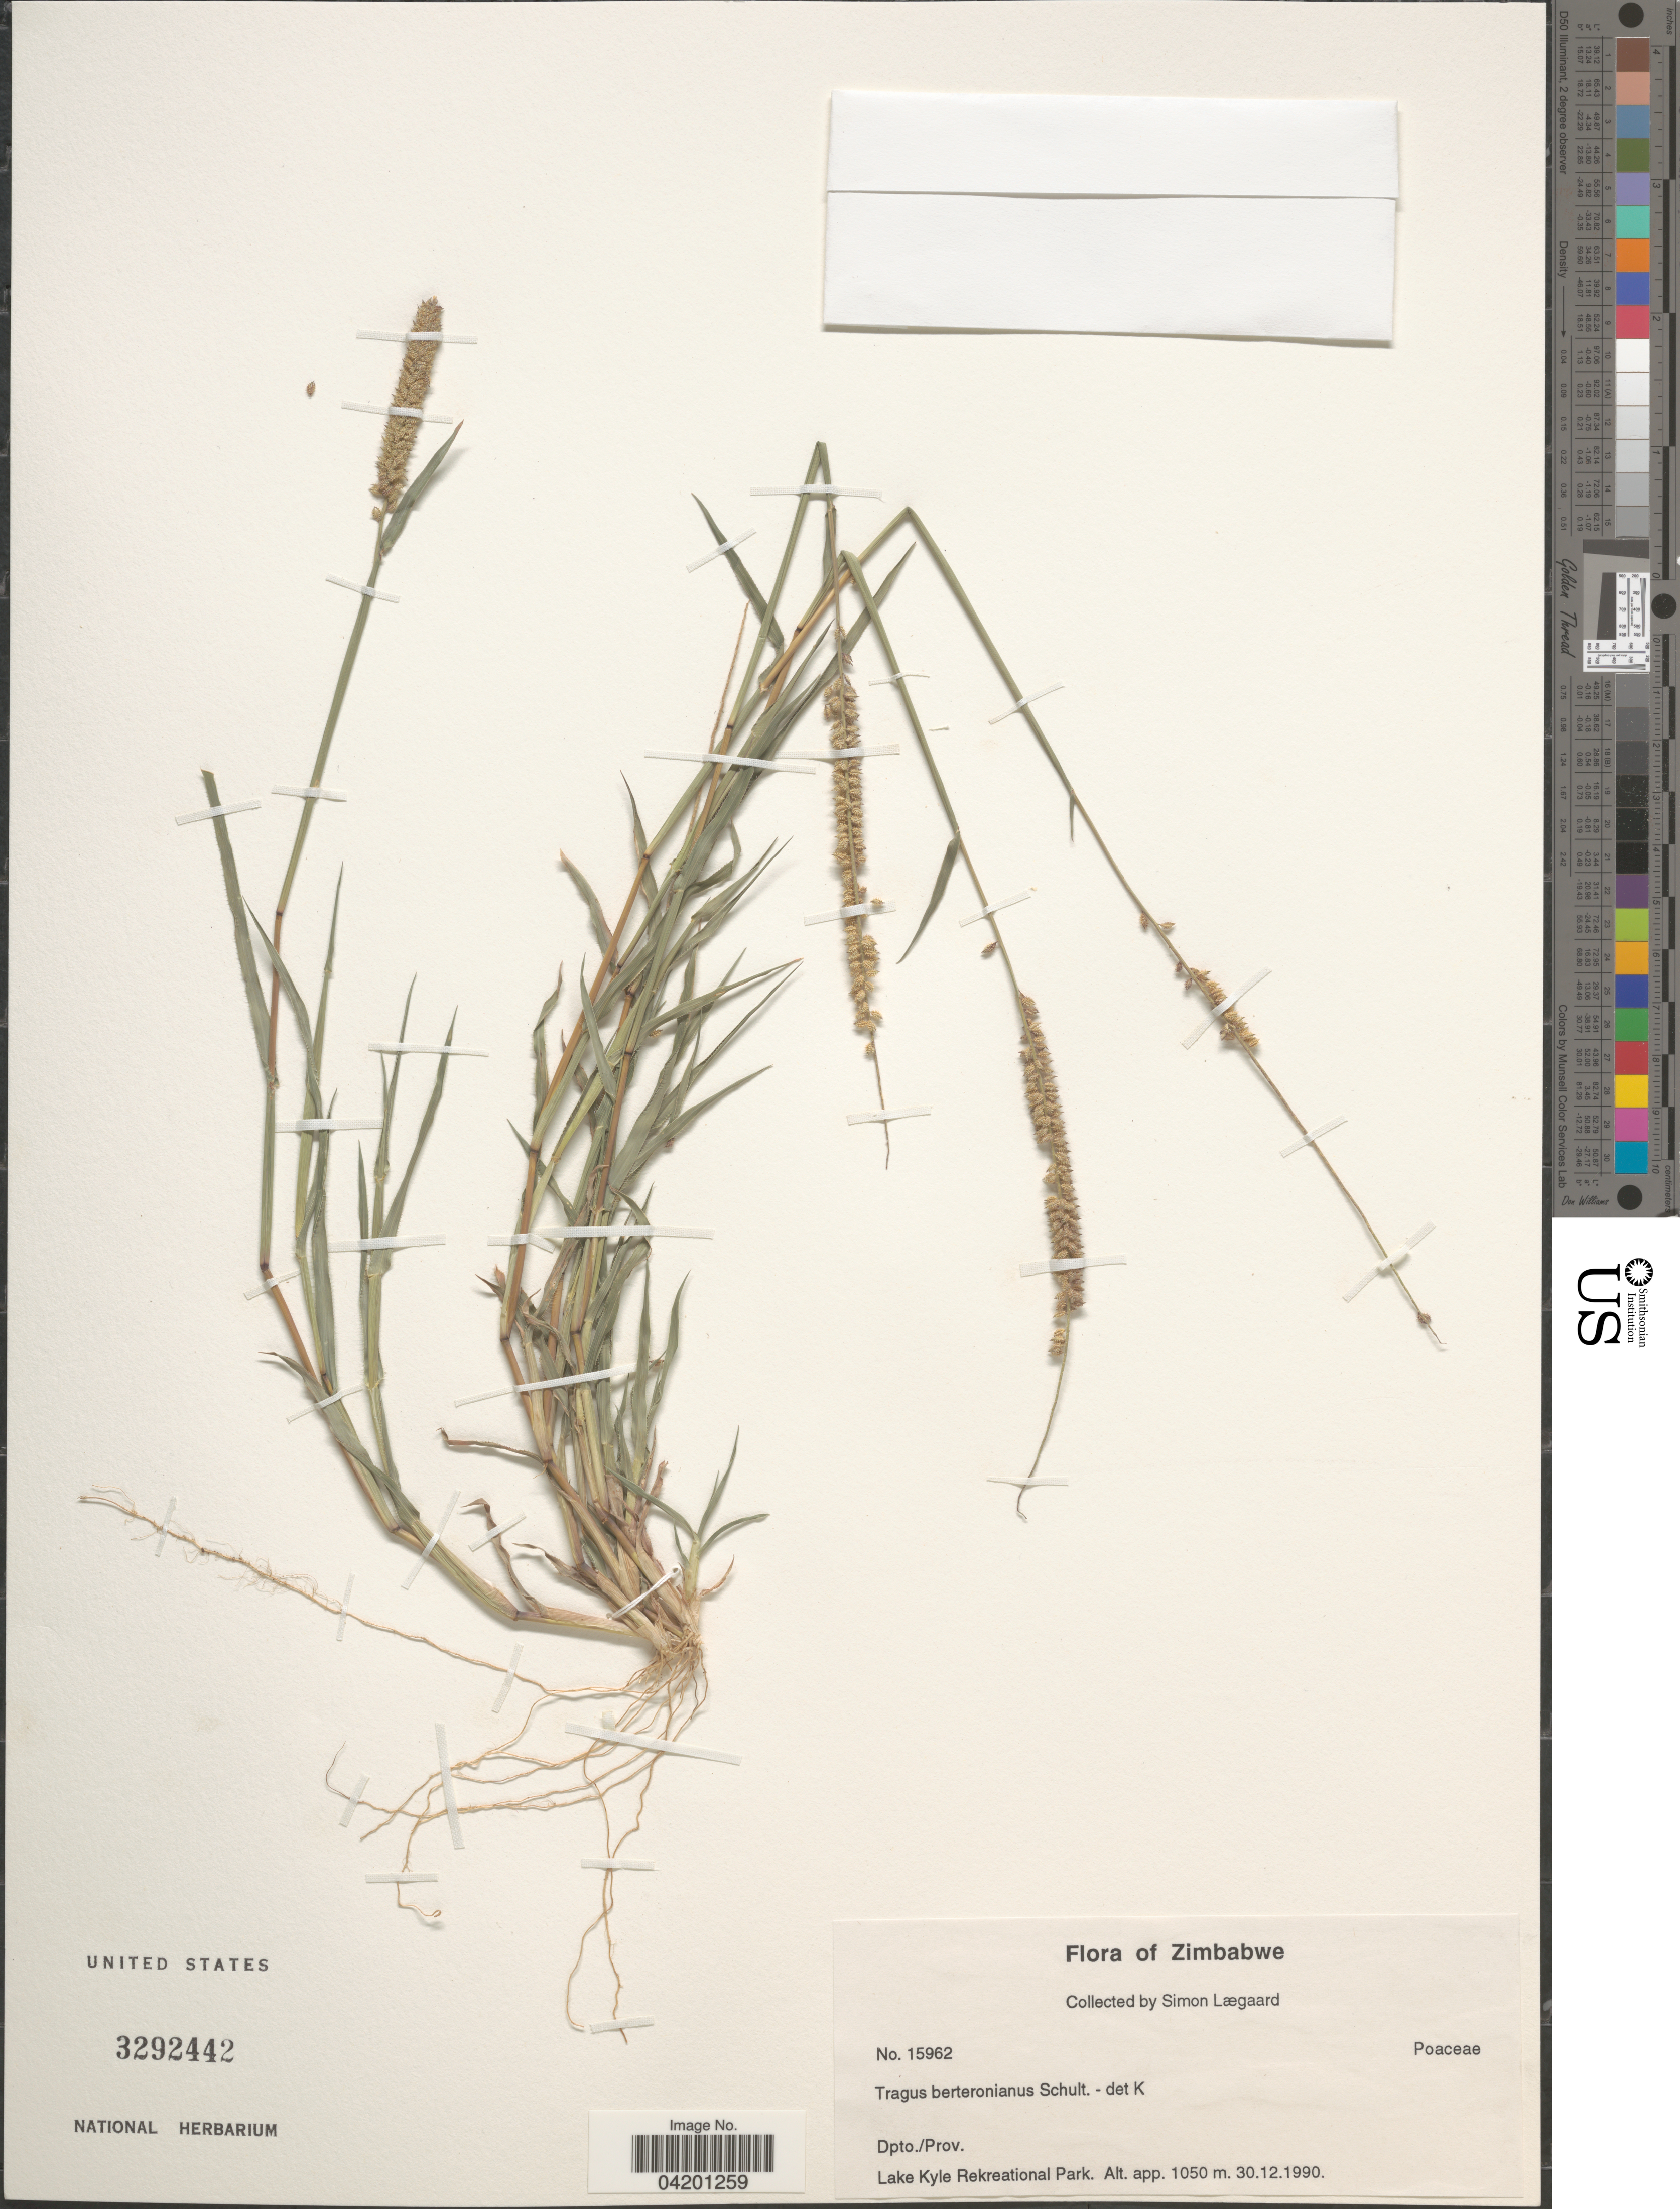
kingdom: Plantae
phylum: Tracheophyta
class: Liliopsida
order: Poales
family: Poaceae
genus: Tragus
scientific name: Tragus berteronianus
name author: Schult.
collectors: S. Lægaard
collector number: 15962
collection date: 1990-12-30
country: Zimbabwe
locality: Dpto./Prov. Lake Kyle Rekreational Park.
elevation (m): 1050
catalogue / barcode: US 3292442